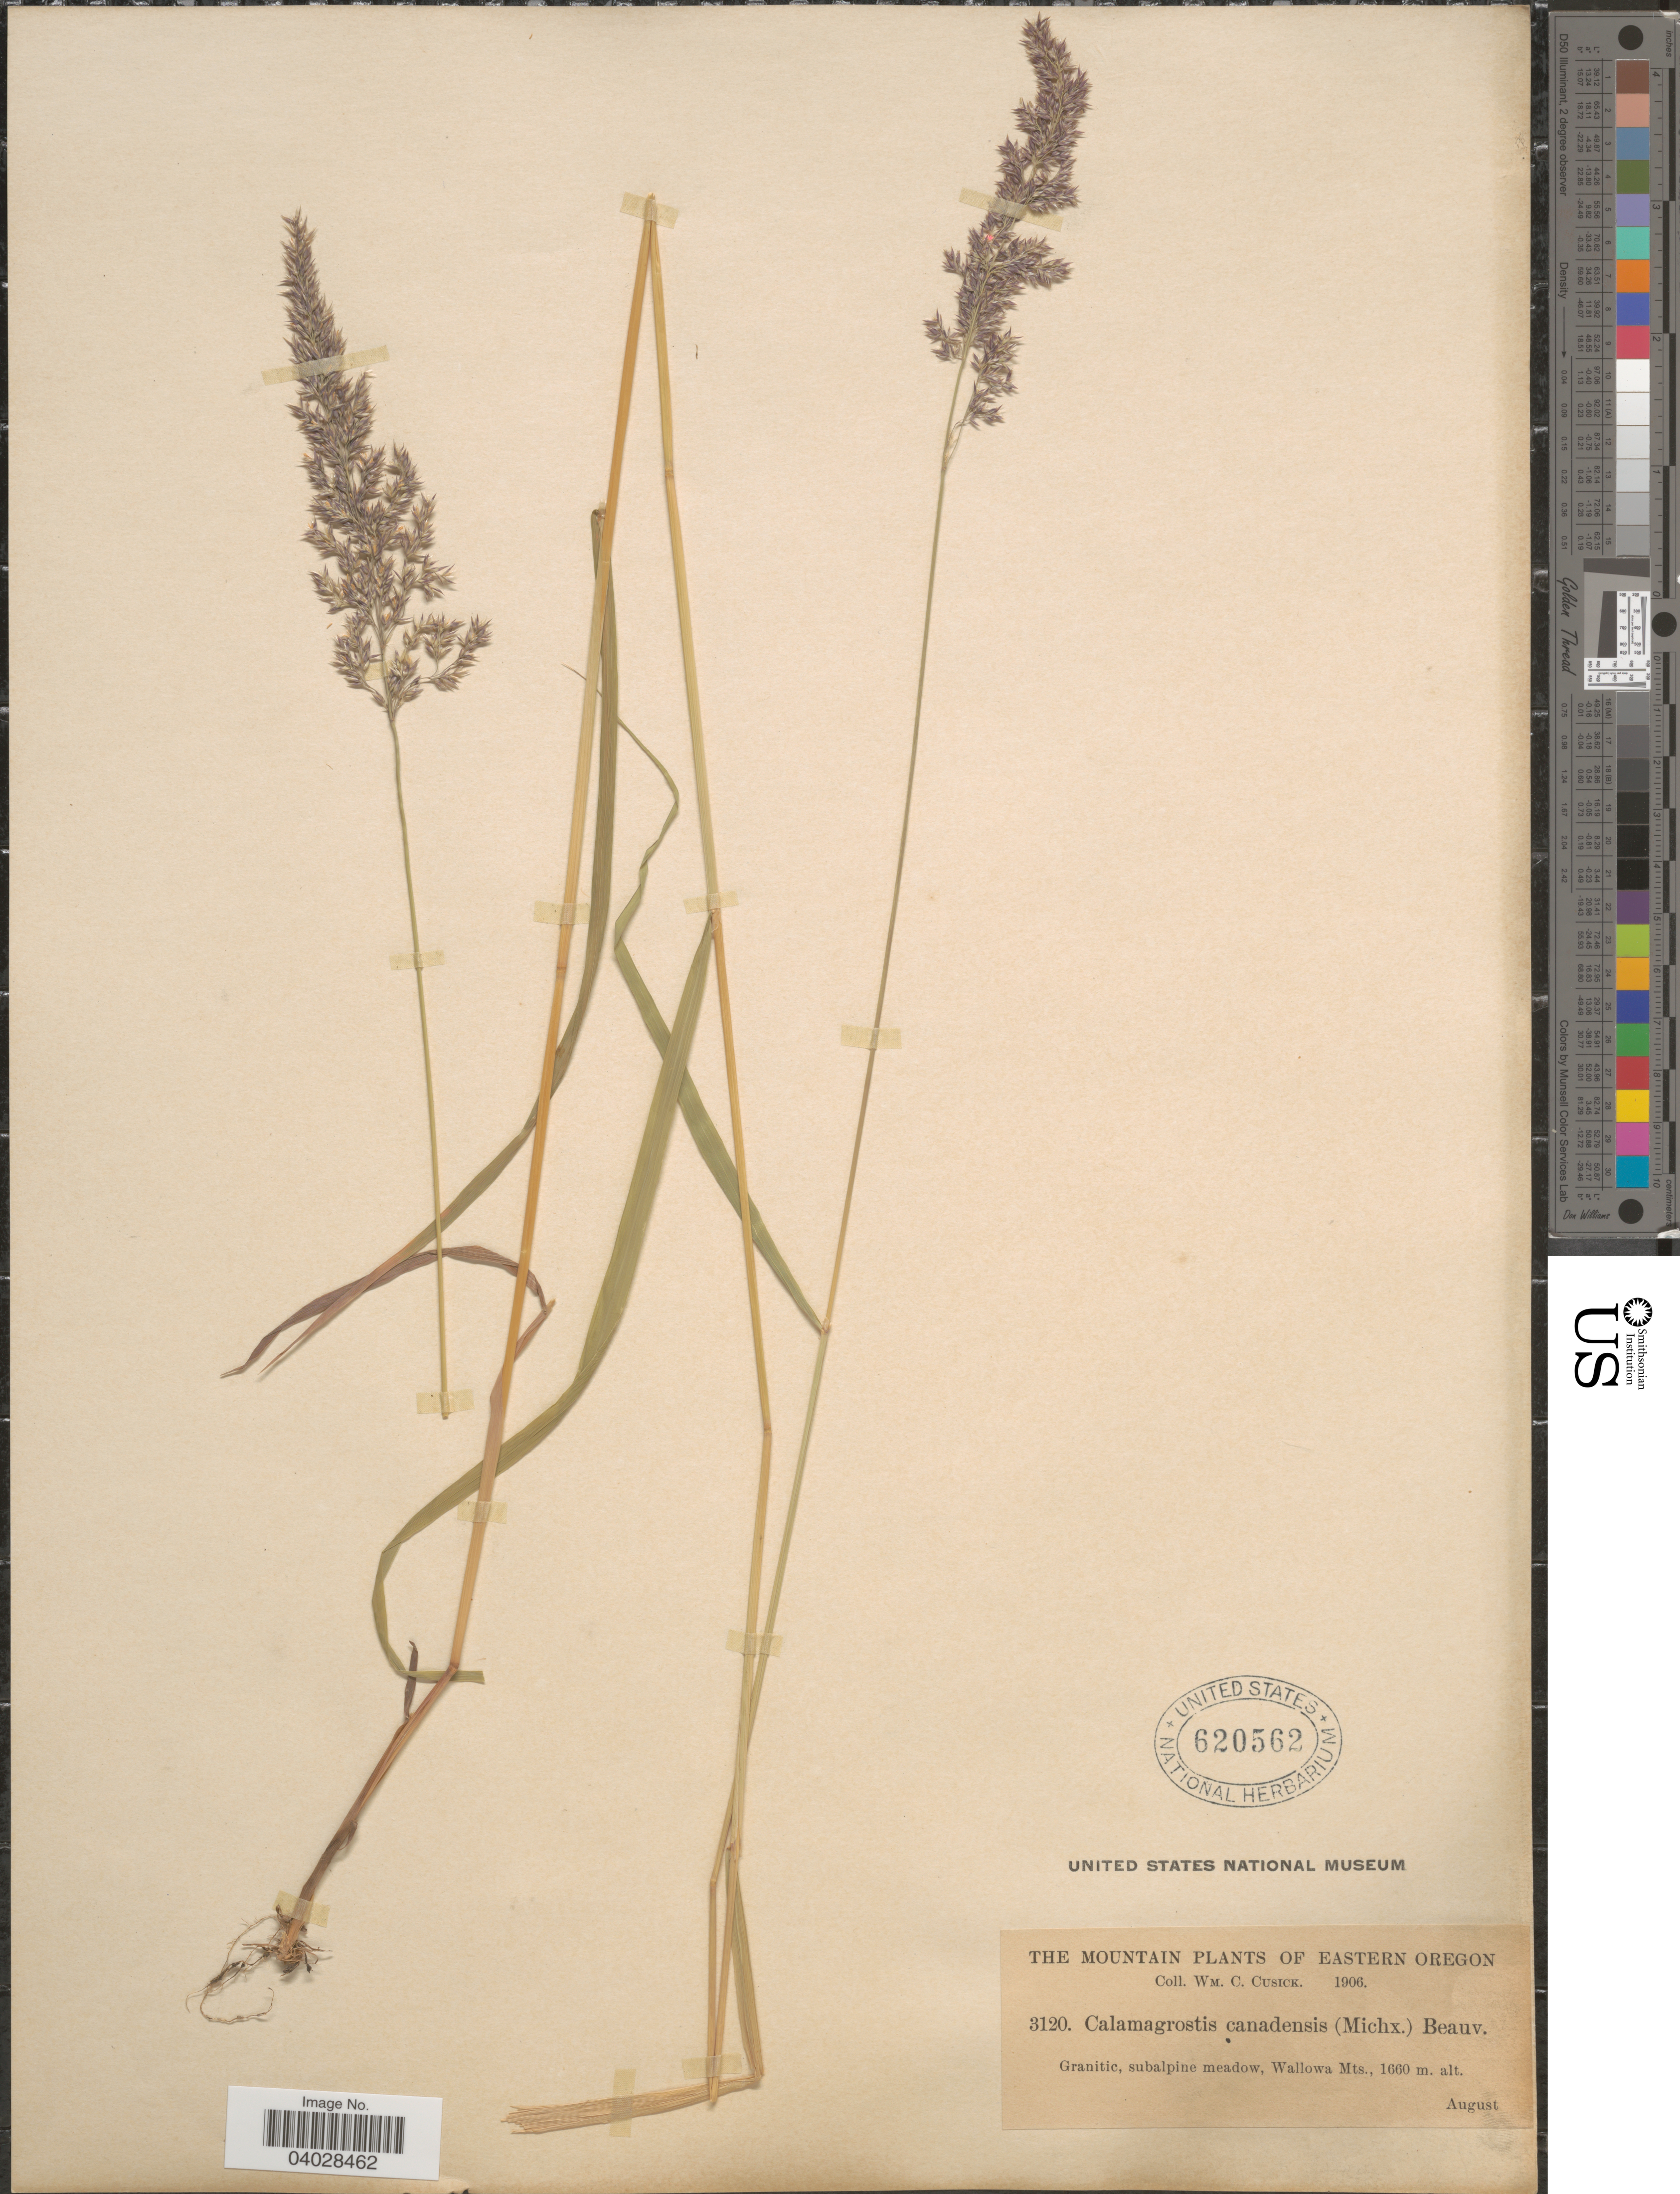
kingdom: Plantae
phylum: Tracheophyta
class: Liliopsida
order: Poales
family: Poaceae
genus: Calamagrostis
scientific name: Calamagrostis canadensis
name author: (Michx.) P. Beauv.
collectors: W. C. Cusick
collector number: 3120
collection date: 1906-08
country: United States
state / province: Oregon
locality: Eastern Oregon. Granitic, subalpine meadow, Wallowa Mts.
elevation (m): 1660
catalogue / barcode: US 620562